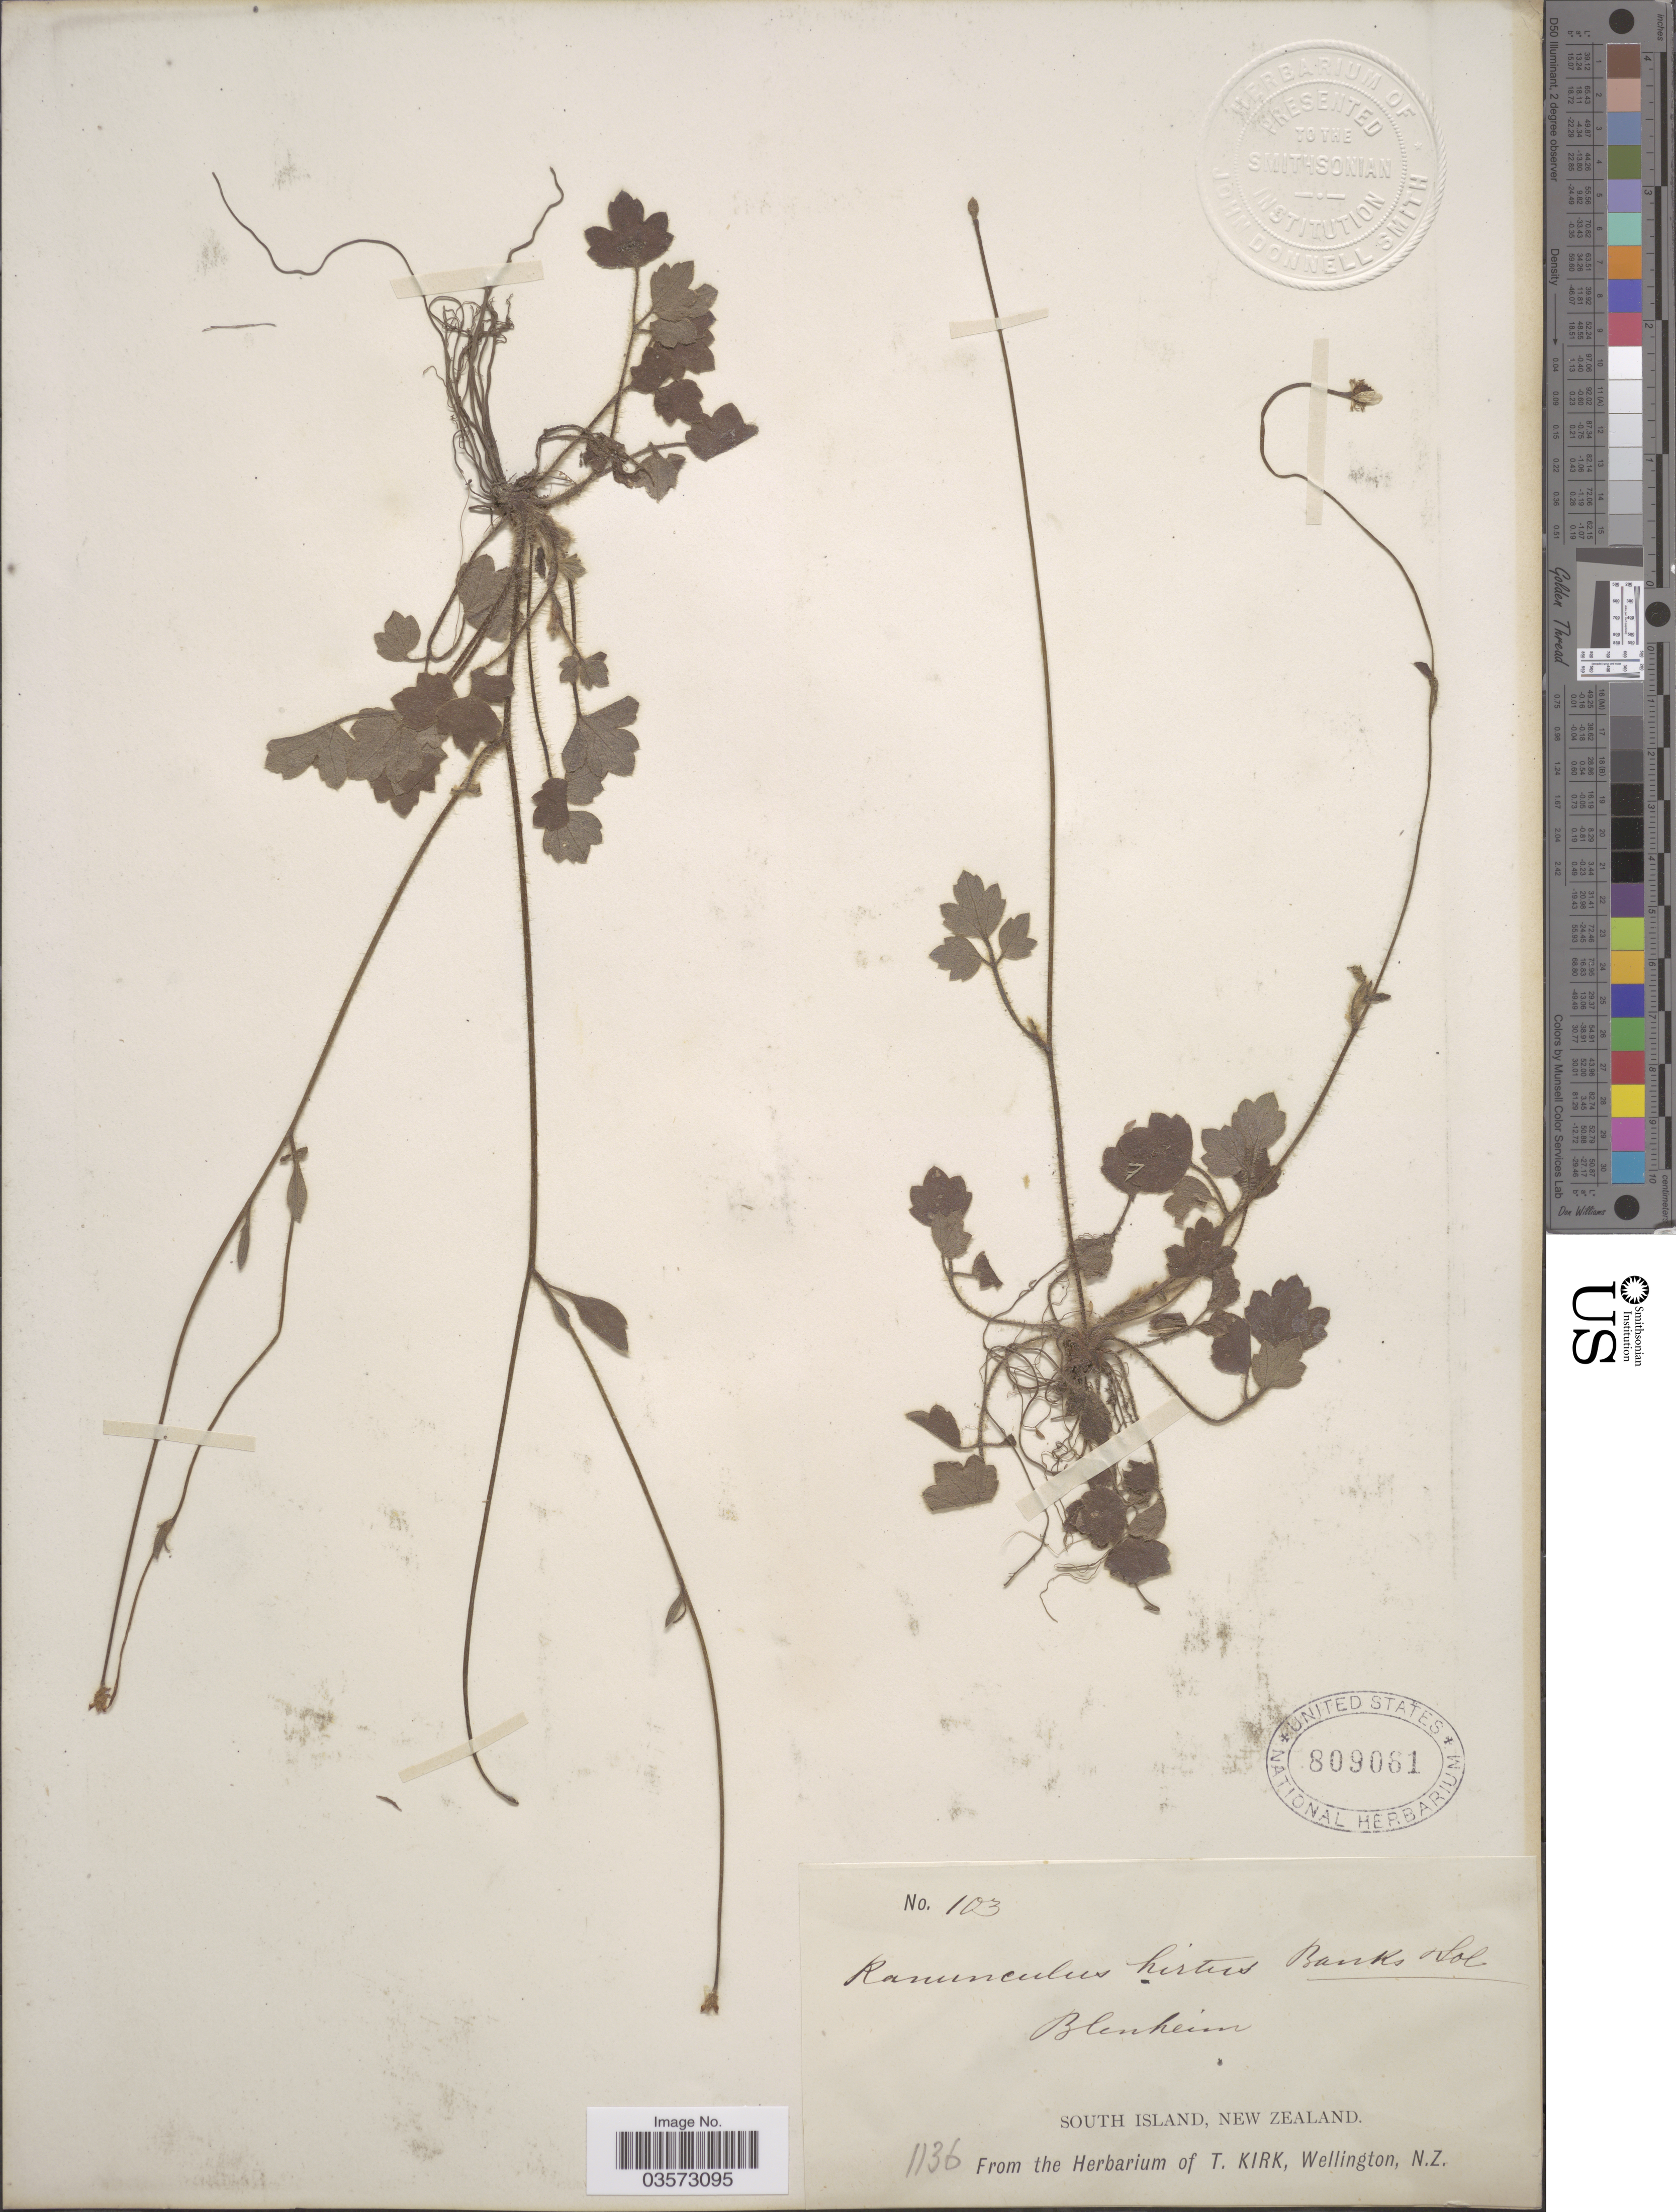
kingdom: Plantae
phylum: Tracheophyta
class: Magnoliopsida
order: Ranunculales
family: Ranunculaceae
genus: Ranunculus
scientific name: Ranunculus hirtus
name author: Banks & Sol. ex DC.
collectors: ex herb. T. Kirk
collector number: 103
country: New Zealand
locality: Blenheim. South Island.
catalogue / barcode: US 809061